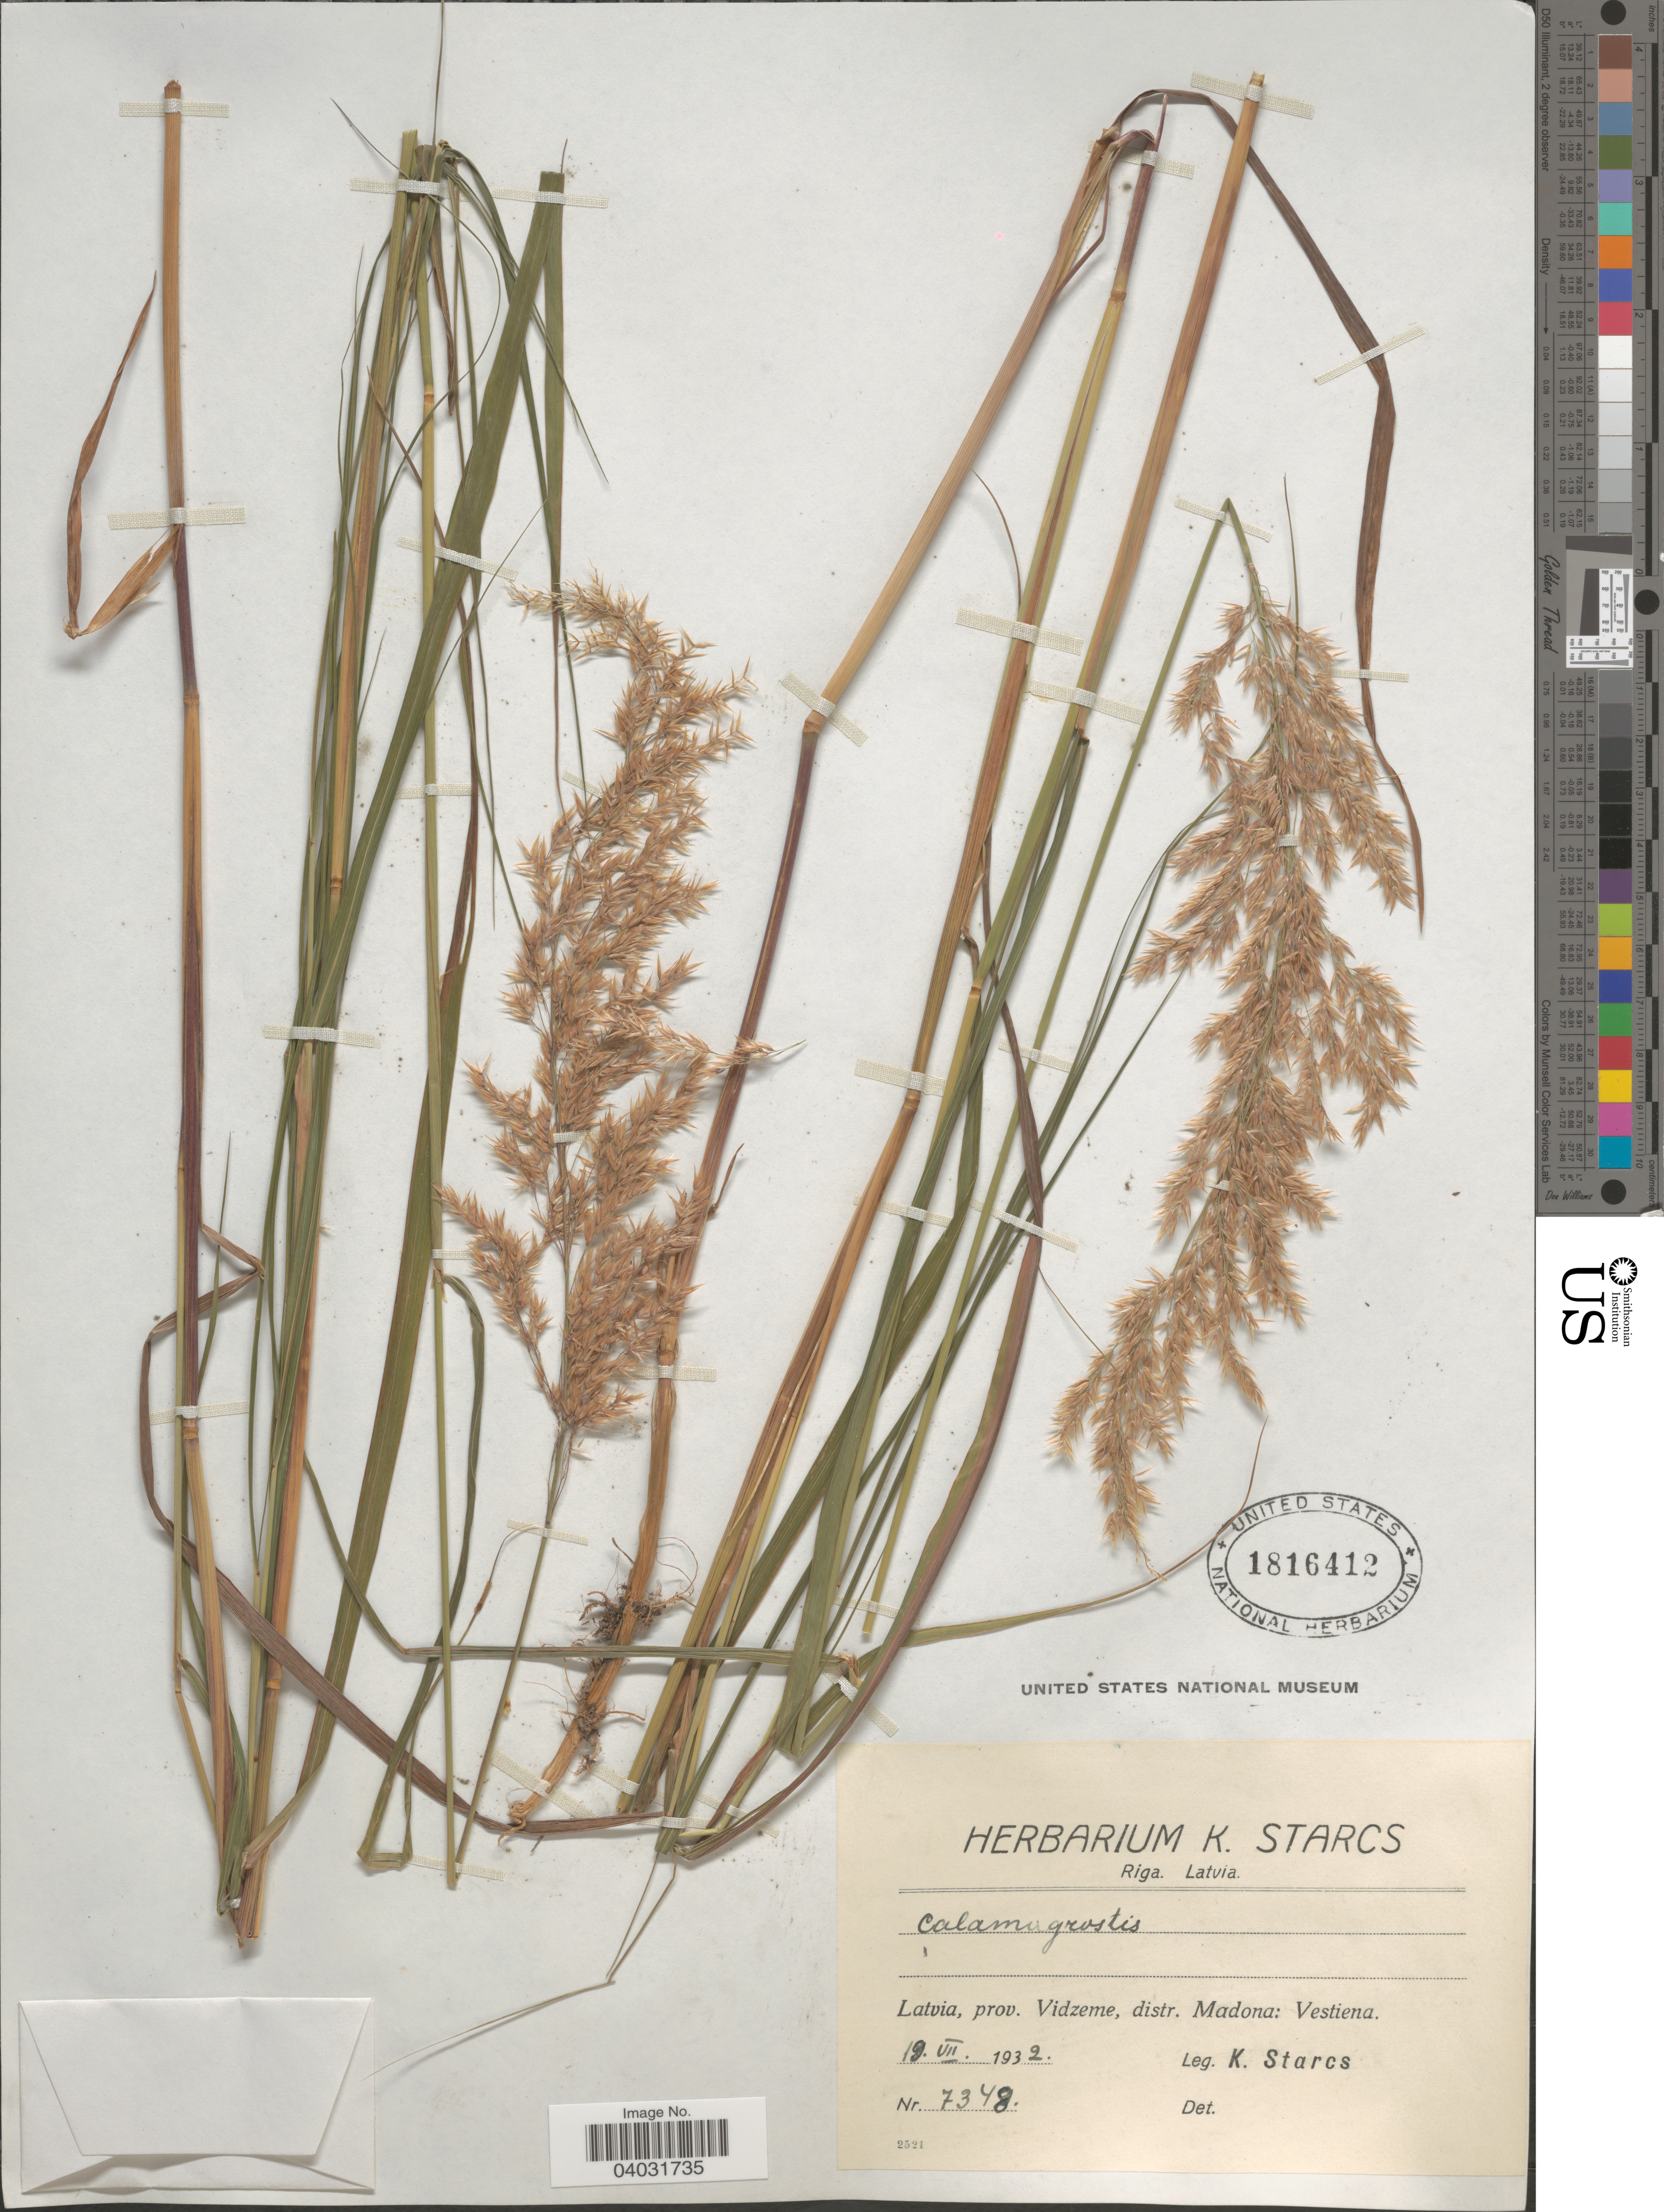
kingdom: Plantae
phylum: Tracheophyta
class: Liliopsida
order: Poales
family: Poaceae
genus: Calamagrostis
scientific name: Calamagrostis sp.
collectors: K. Starcs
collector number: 7348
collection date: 1932-07-19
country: Latvia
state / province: Madonas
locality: Prov. Vidzema, distr. Madona: Vestiena.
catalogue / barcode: US 1816412